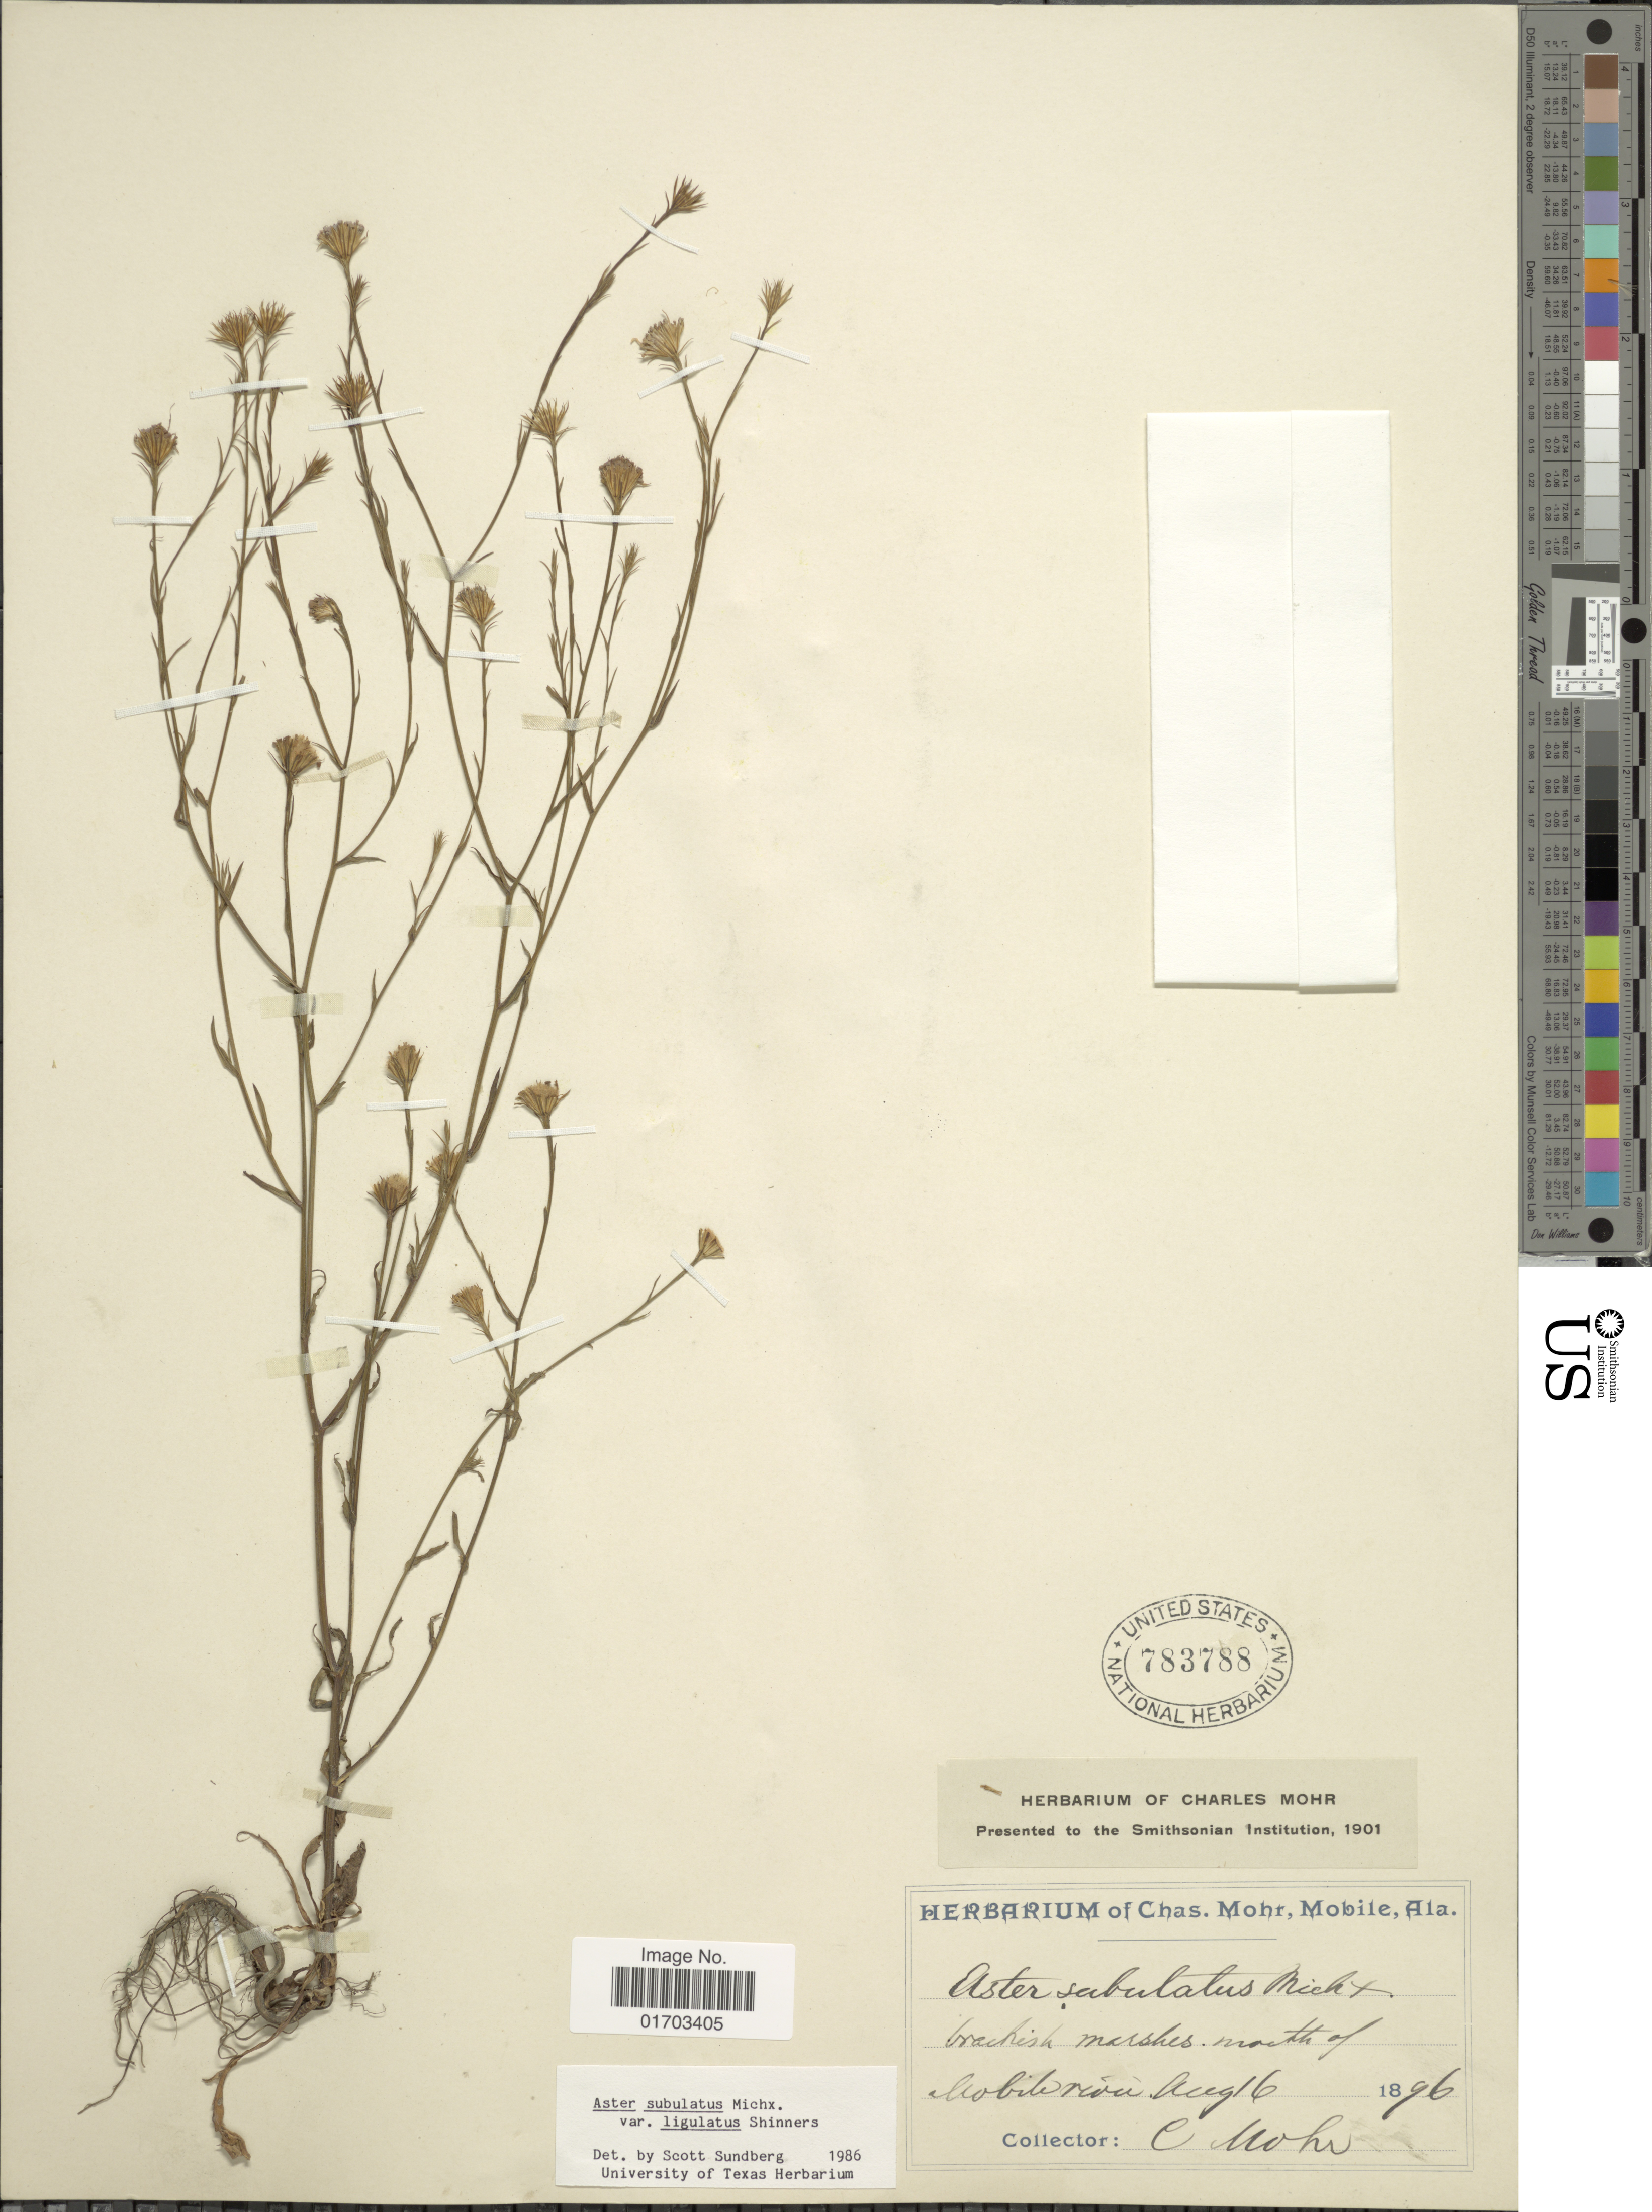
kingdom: Plantae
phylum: Tracheophyta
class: Magnoliopsida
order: Asterales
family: Asteraceae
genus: Symphyotrichum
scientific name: Symphyotrichum subulatum var. ligulatum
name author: (Shinners) S.D. Sundb.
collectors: Mohr, C. T. (herbarium)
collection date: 1896-08-16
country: United States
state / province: Alabama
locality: North of Mobile river.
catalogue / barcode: US 783788